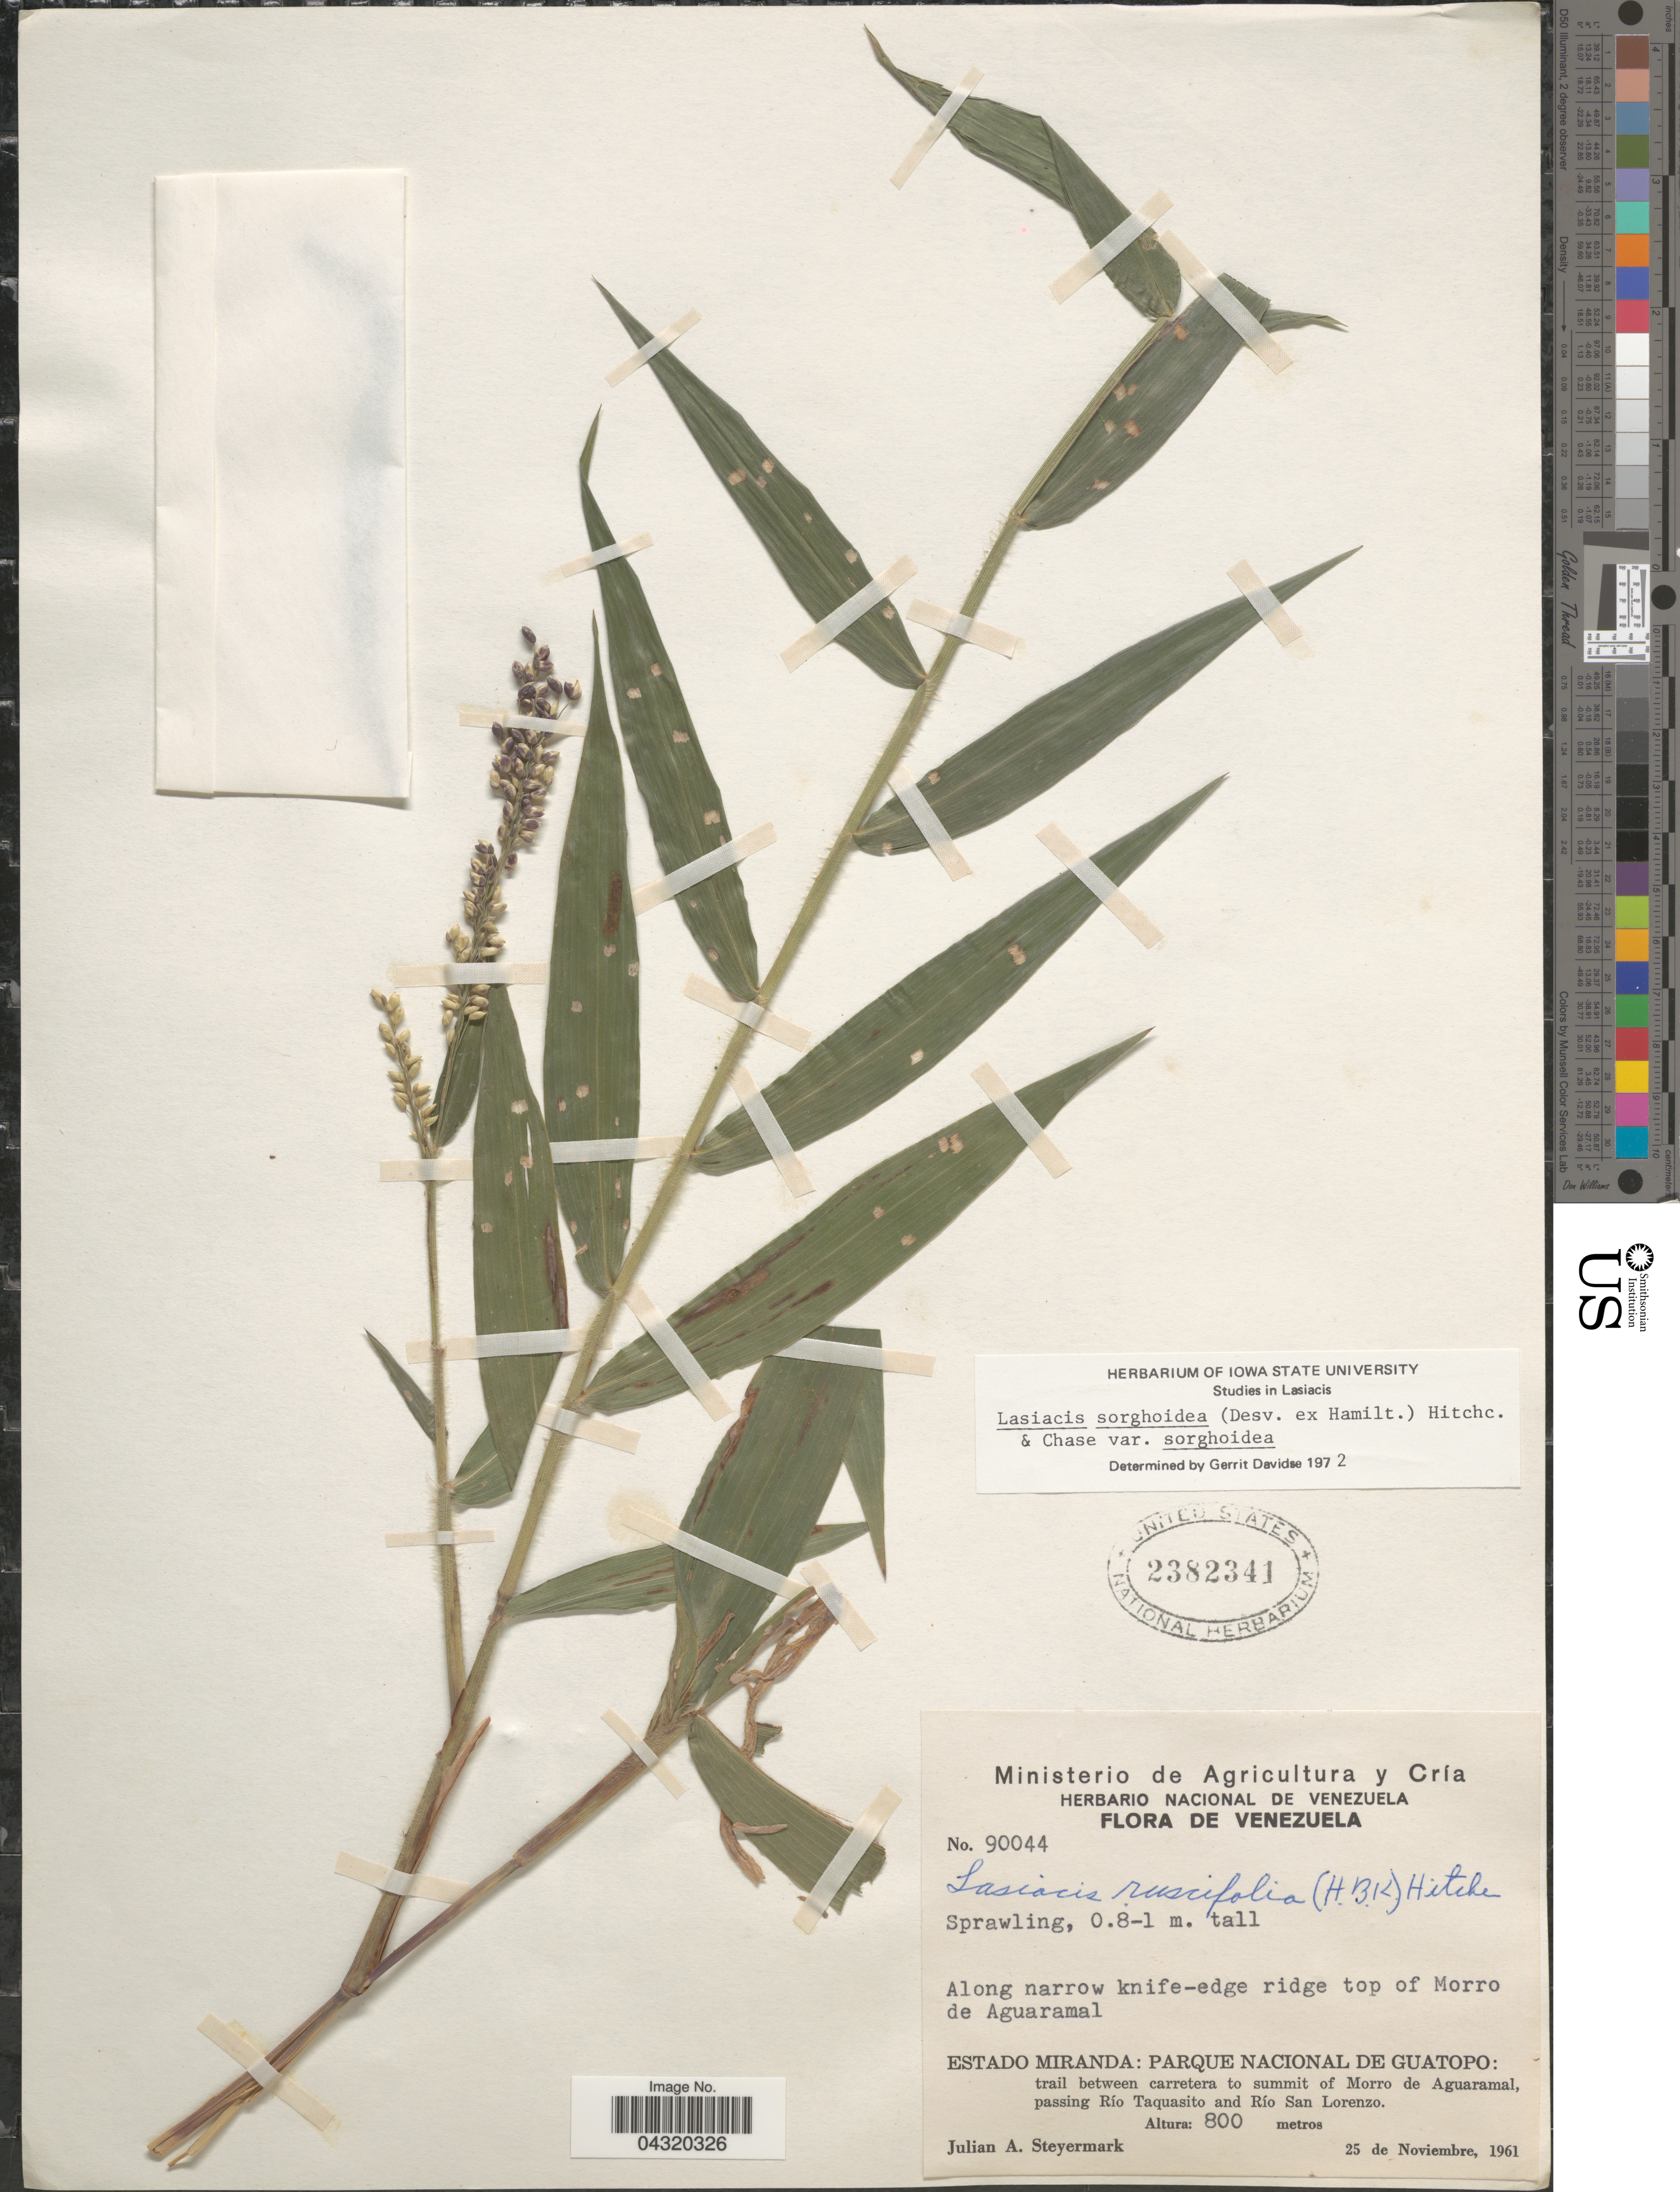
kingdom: Plantae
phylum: Tracheophyta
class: Liliopsida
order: Poales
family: Poaceae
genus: Lasiacis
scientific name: Lasiacis sorghoidea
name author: (Desv. ex Ham.) Hitchc. & Chase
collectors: J. Steyermark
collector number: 90044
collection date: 1961-12-25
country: Venezuela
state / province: Miranda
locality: Along narrow knife-edge ridge top of Morro de Aguaramal. Parque Nacional de Guatopo: trail between carretera to summit of Morro de Aguaramal, passing Río Taquasito and Río San Lorenzo.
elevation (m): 800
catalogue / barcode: US 2382341